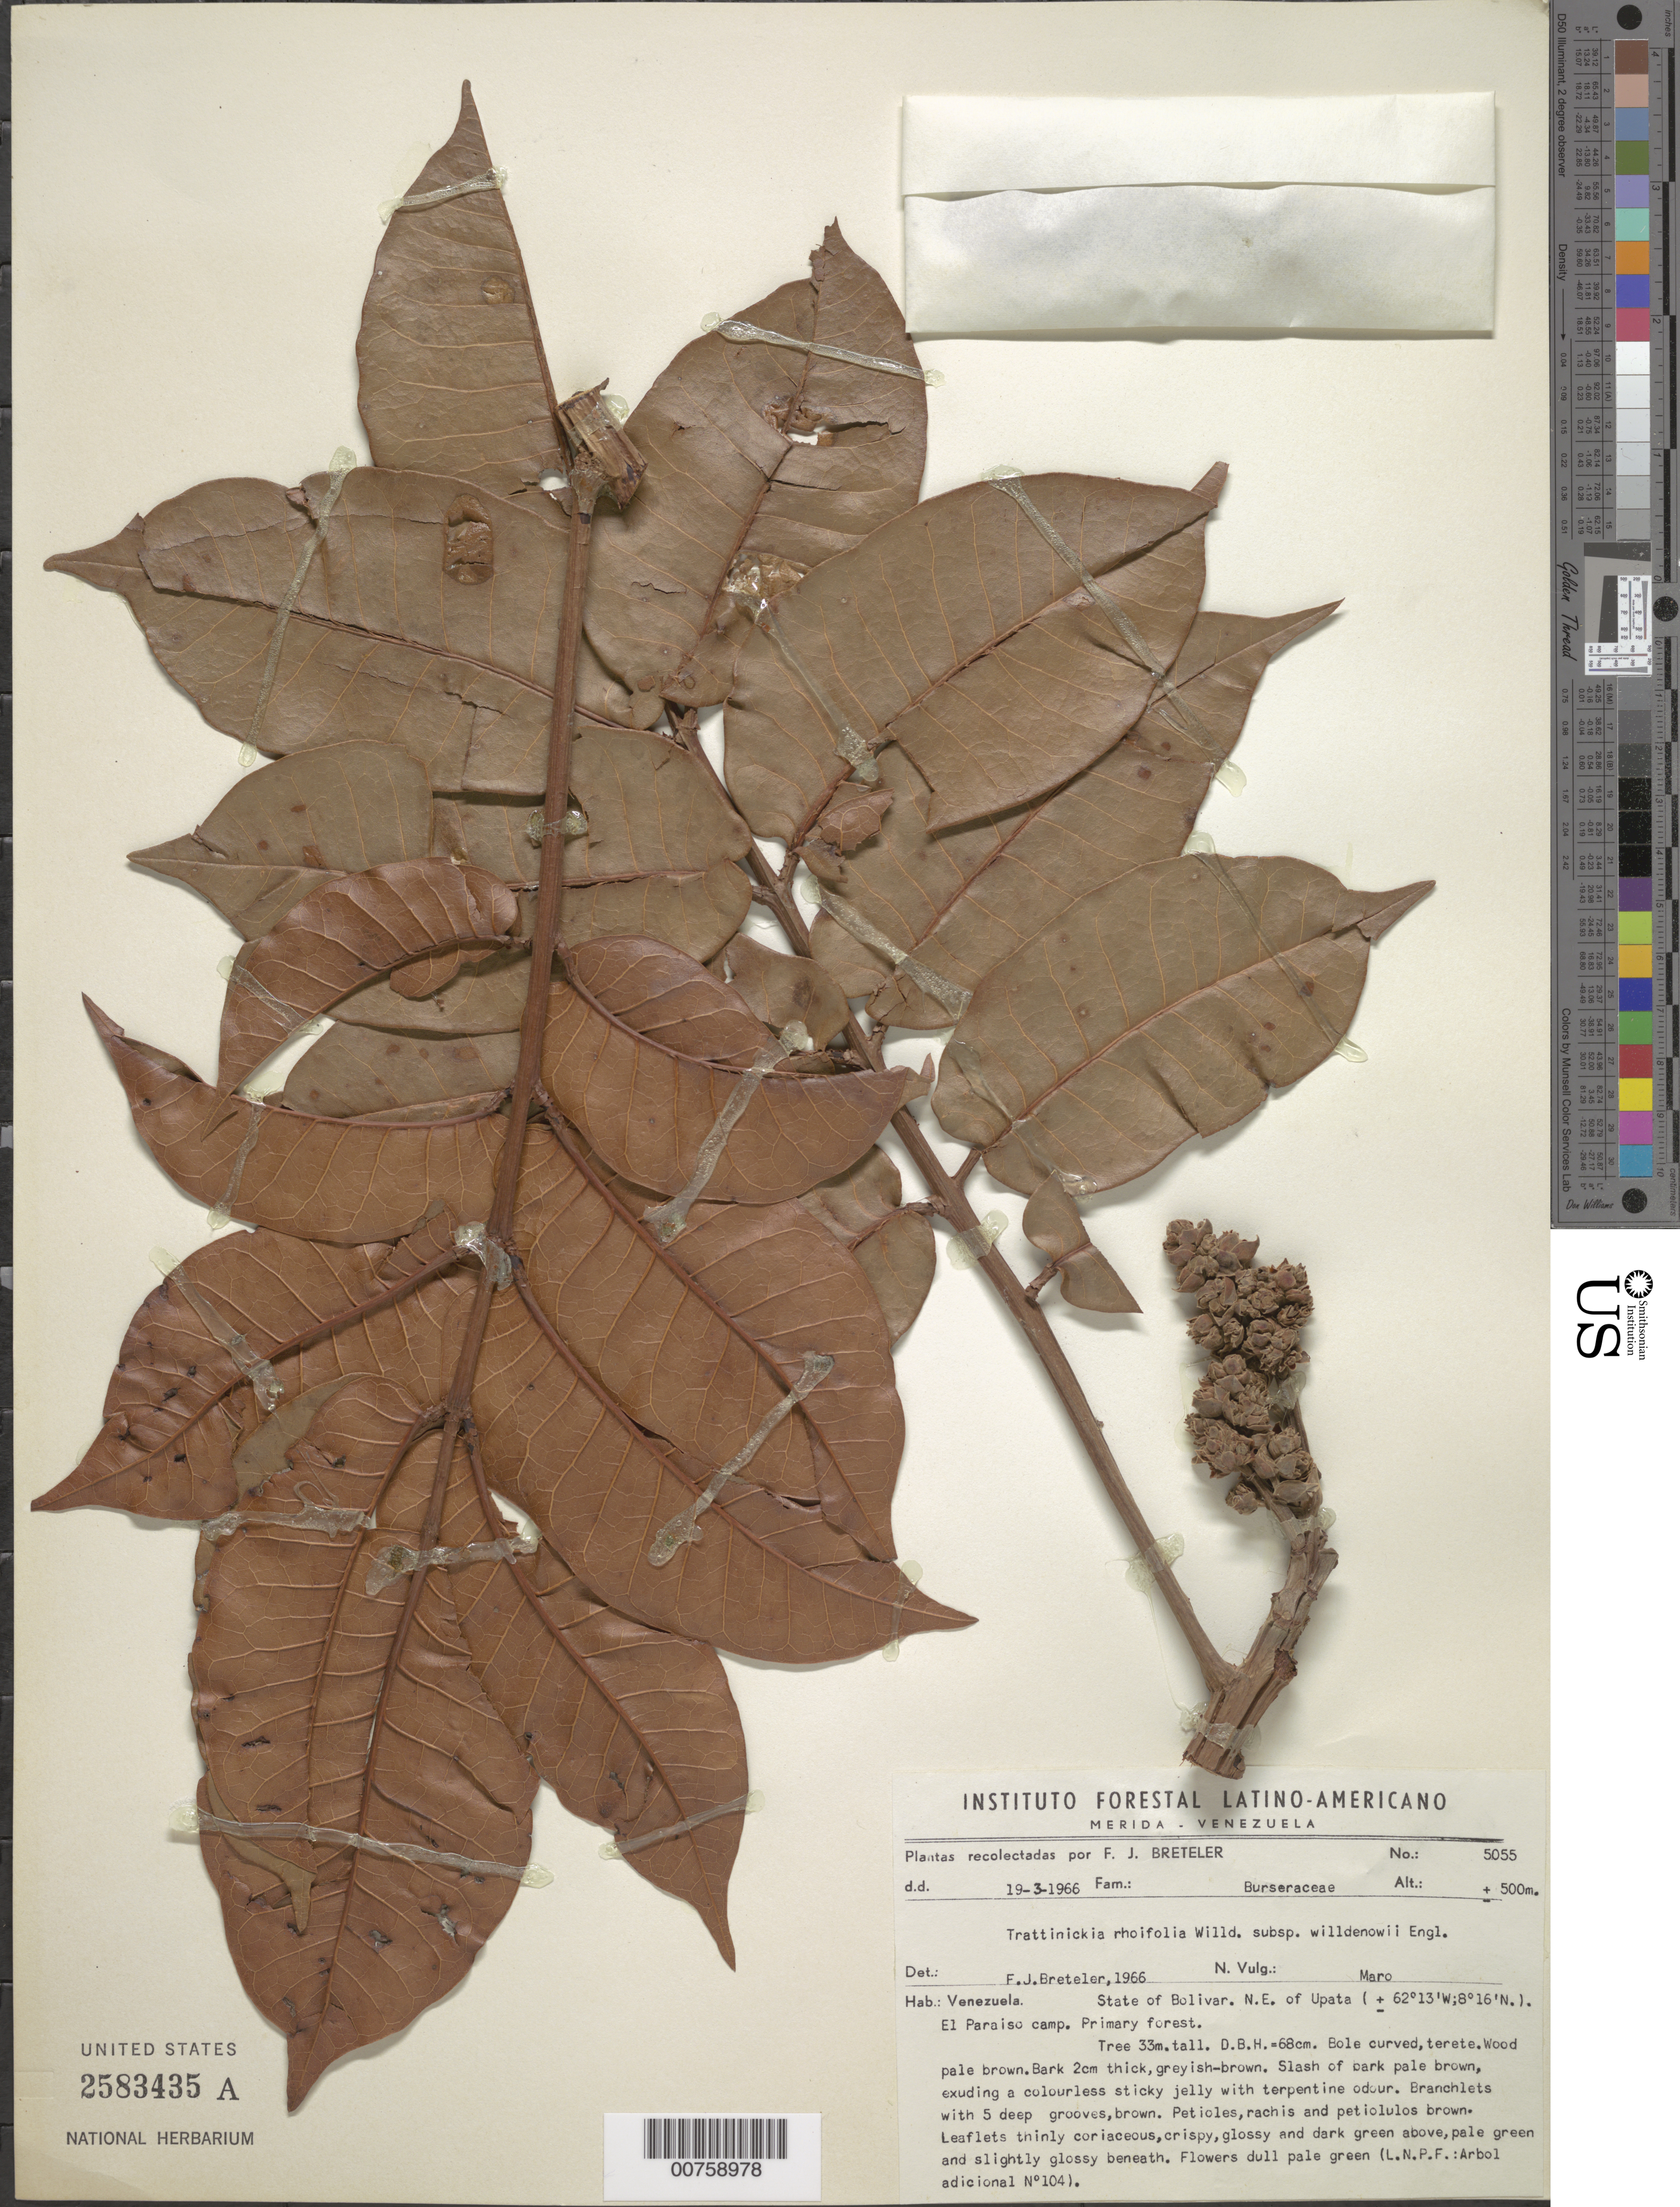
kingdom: Plantae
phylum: Tracheophyta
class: Magnoliopsida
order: Sapindales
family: Burseraceae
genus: Trattinnickia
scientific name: Trattinnickia rhoifolia var. willdenowii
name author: Engl.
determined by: Breteler, F. J.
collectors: F. J. Breteler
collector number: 5055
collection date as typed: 19-Mar-66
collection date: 1966-03-19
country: Venezuela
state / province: Bolívar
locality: Upata, NE of, near El Paraiso camp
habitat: Primary forest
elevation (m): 500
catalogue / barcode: US 2583435A